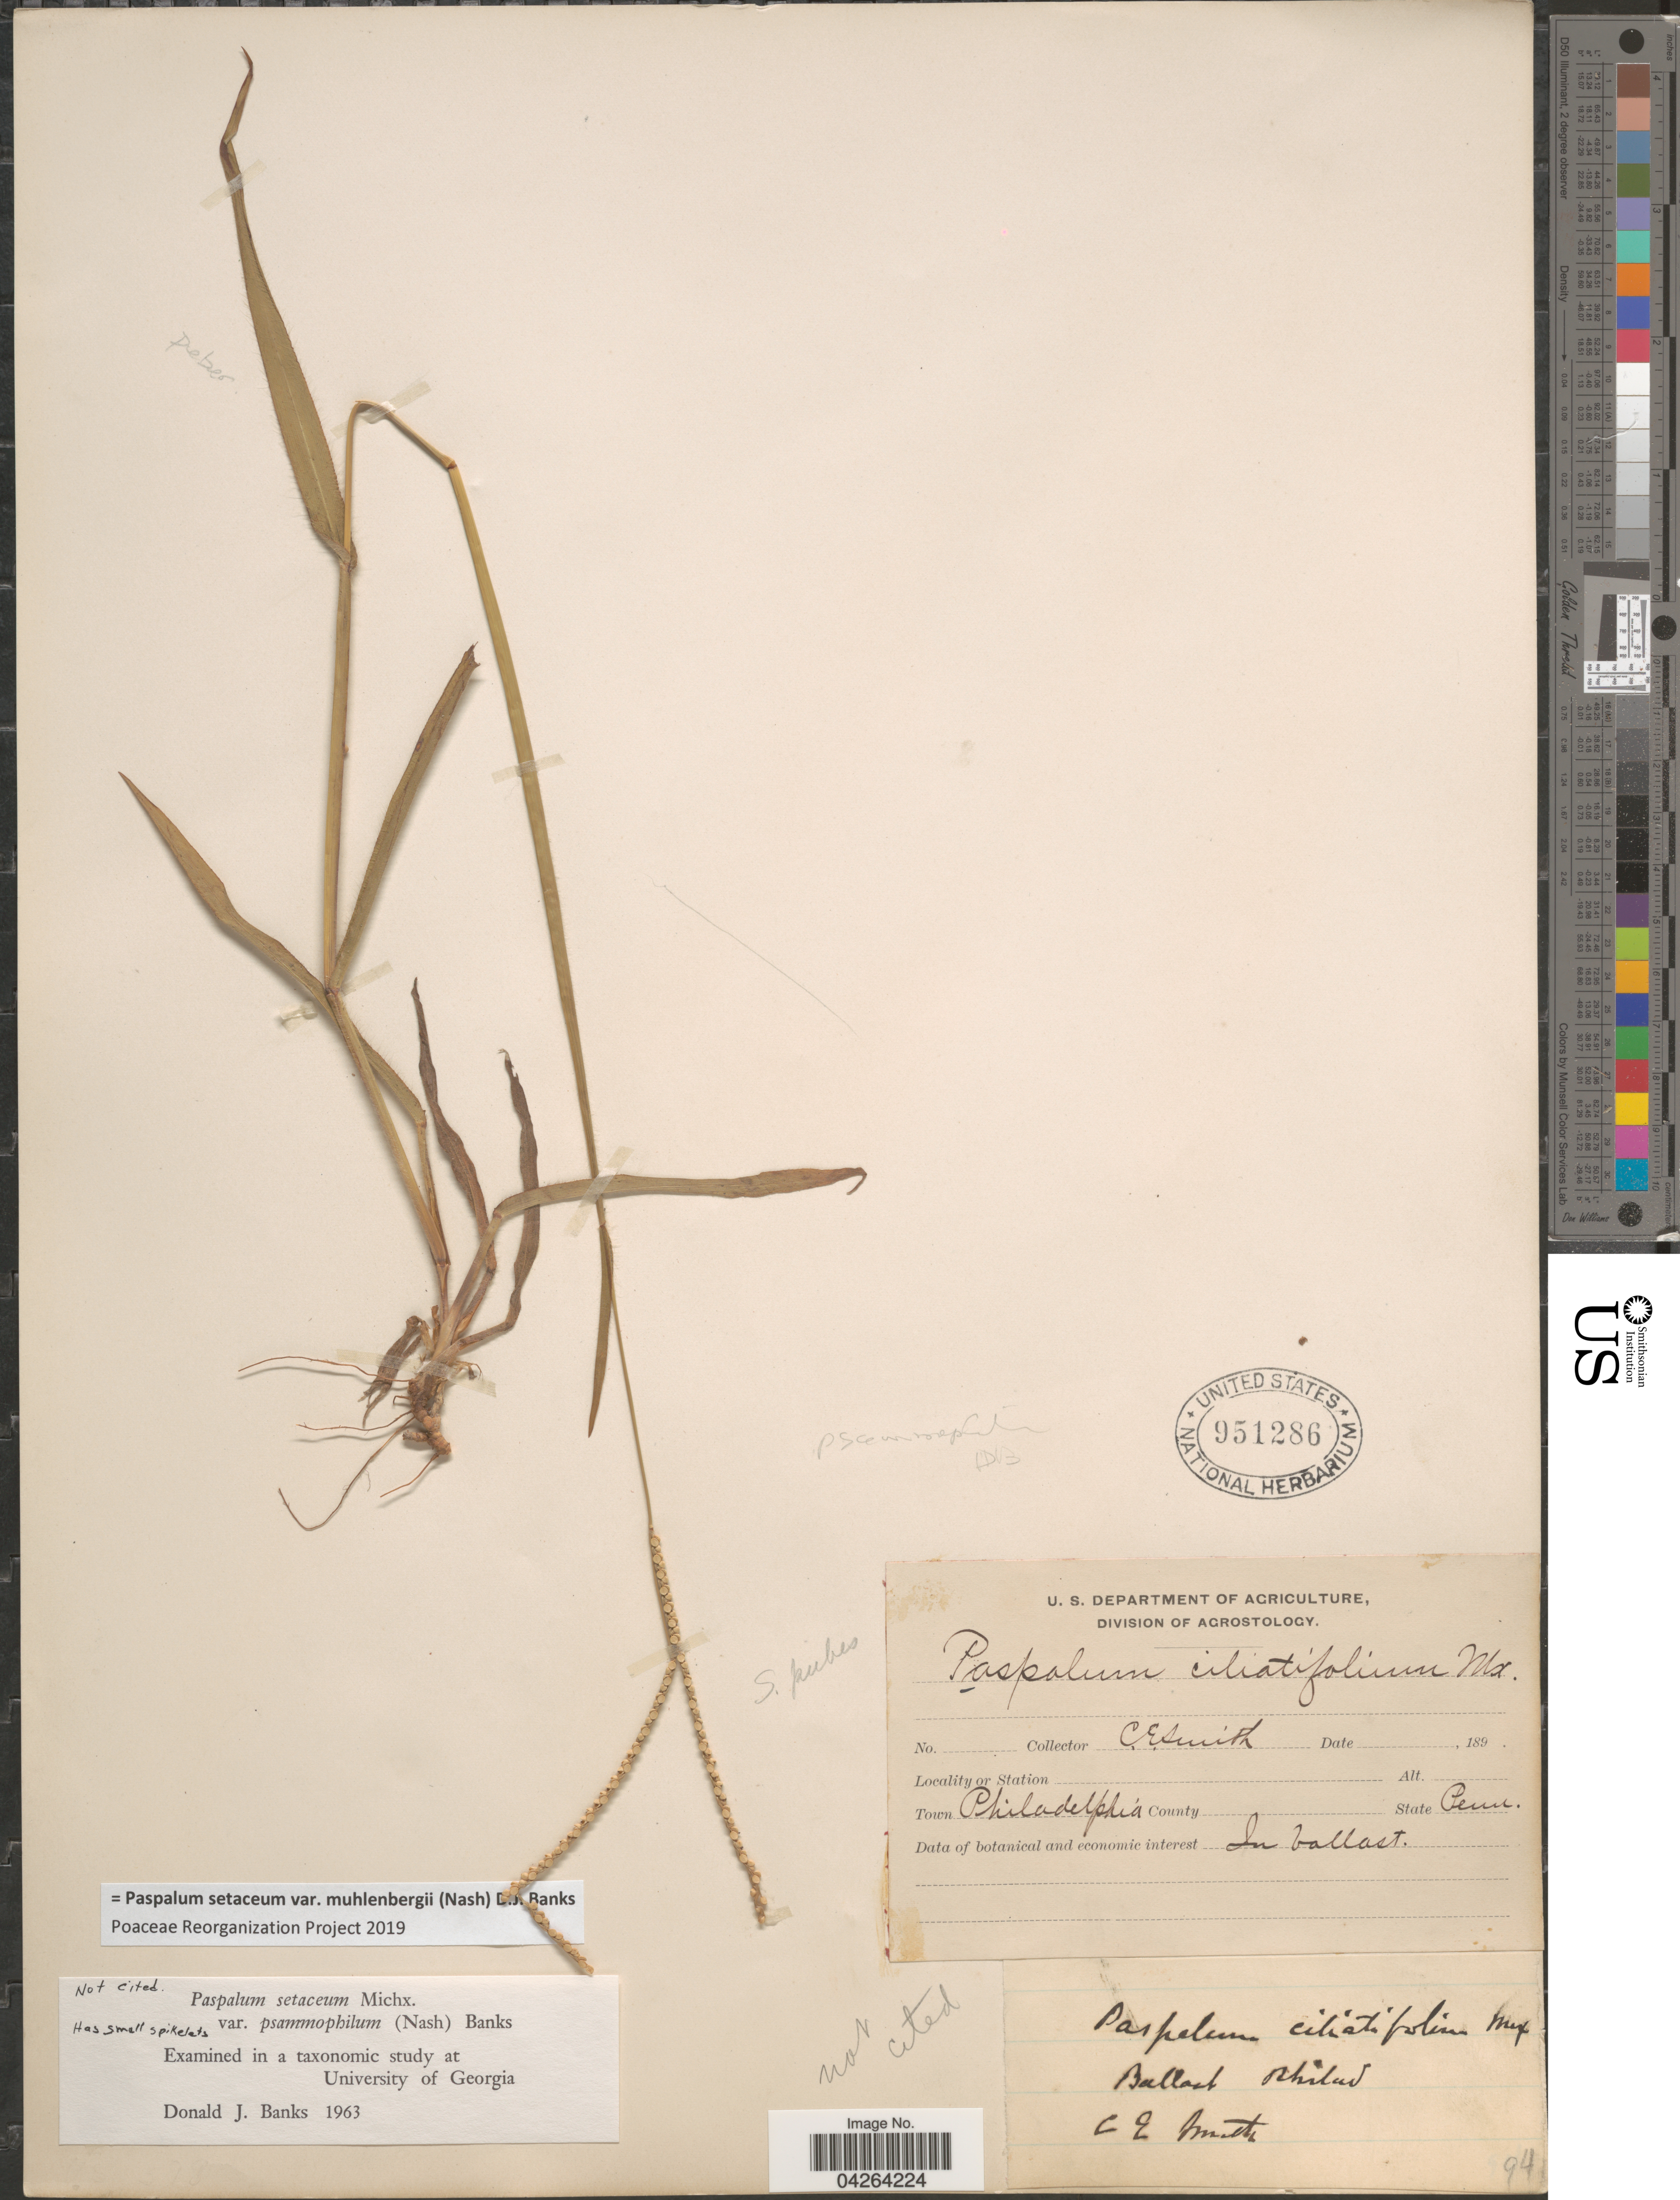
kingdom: Plantae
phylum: Tracheophyta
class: Liliopsida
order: Poales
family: Poaceae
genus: Paspalum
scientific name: Paspalum setaceum var. muhlenbergii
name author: (Nash) D.J. Banks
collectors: C. E. Smith Jr.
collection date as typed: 189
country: United States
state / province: Pennsylvania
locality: Town Philadelphia. In ballast.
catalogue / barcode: US 951286